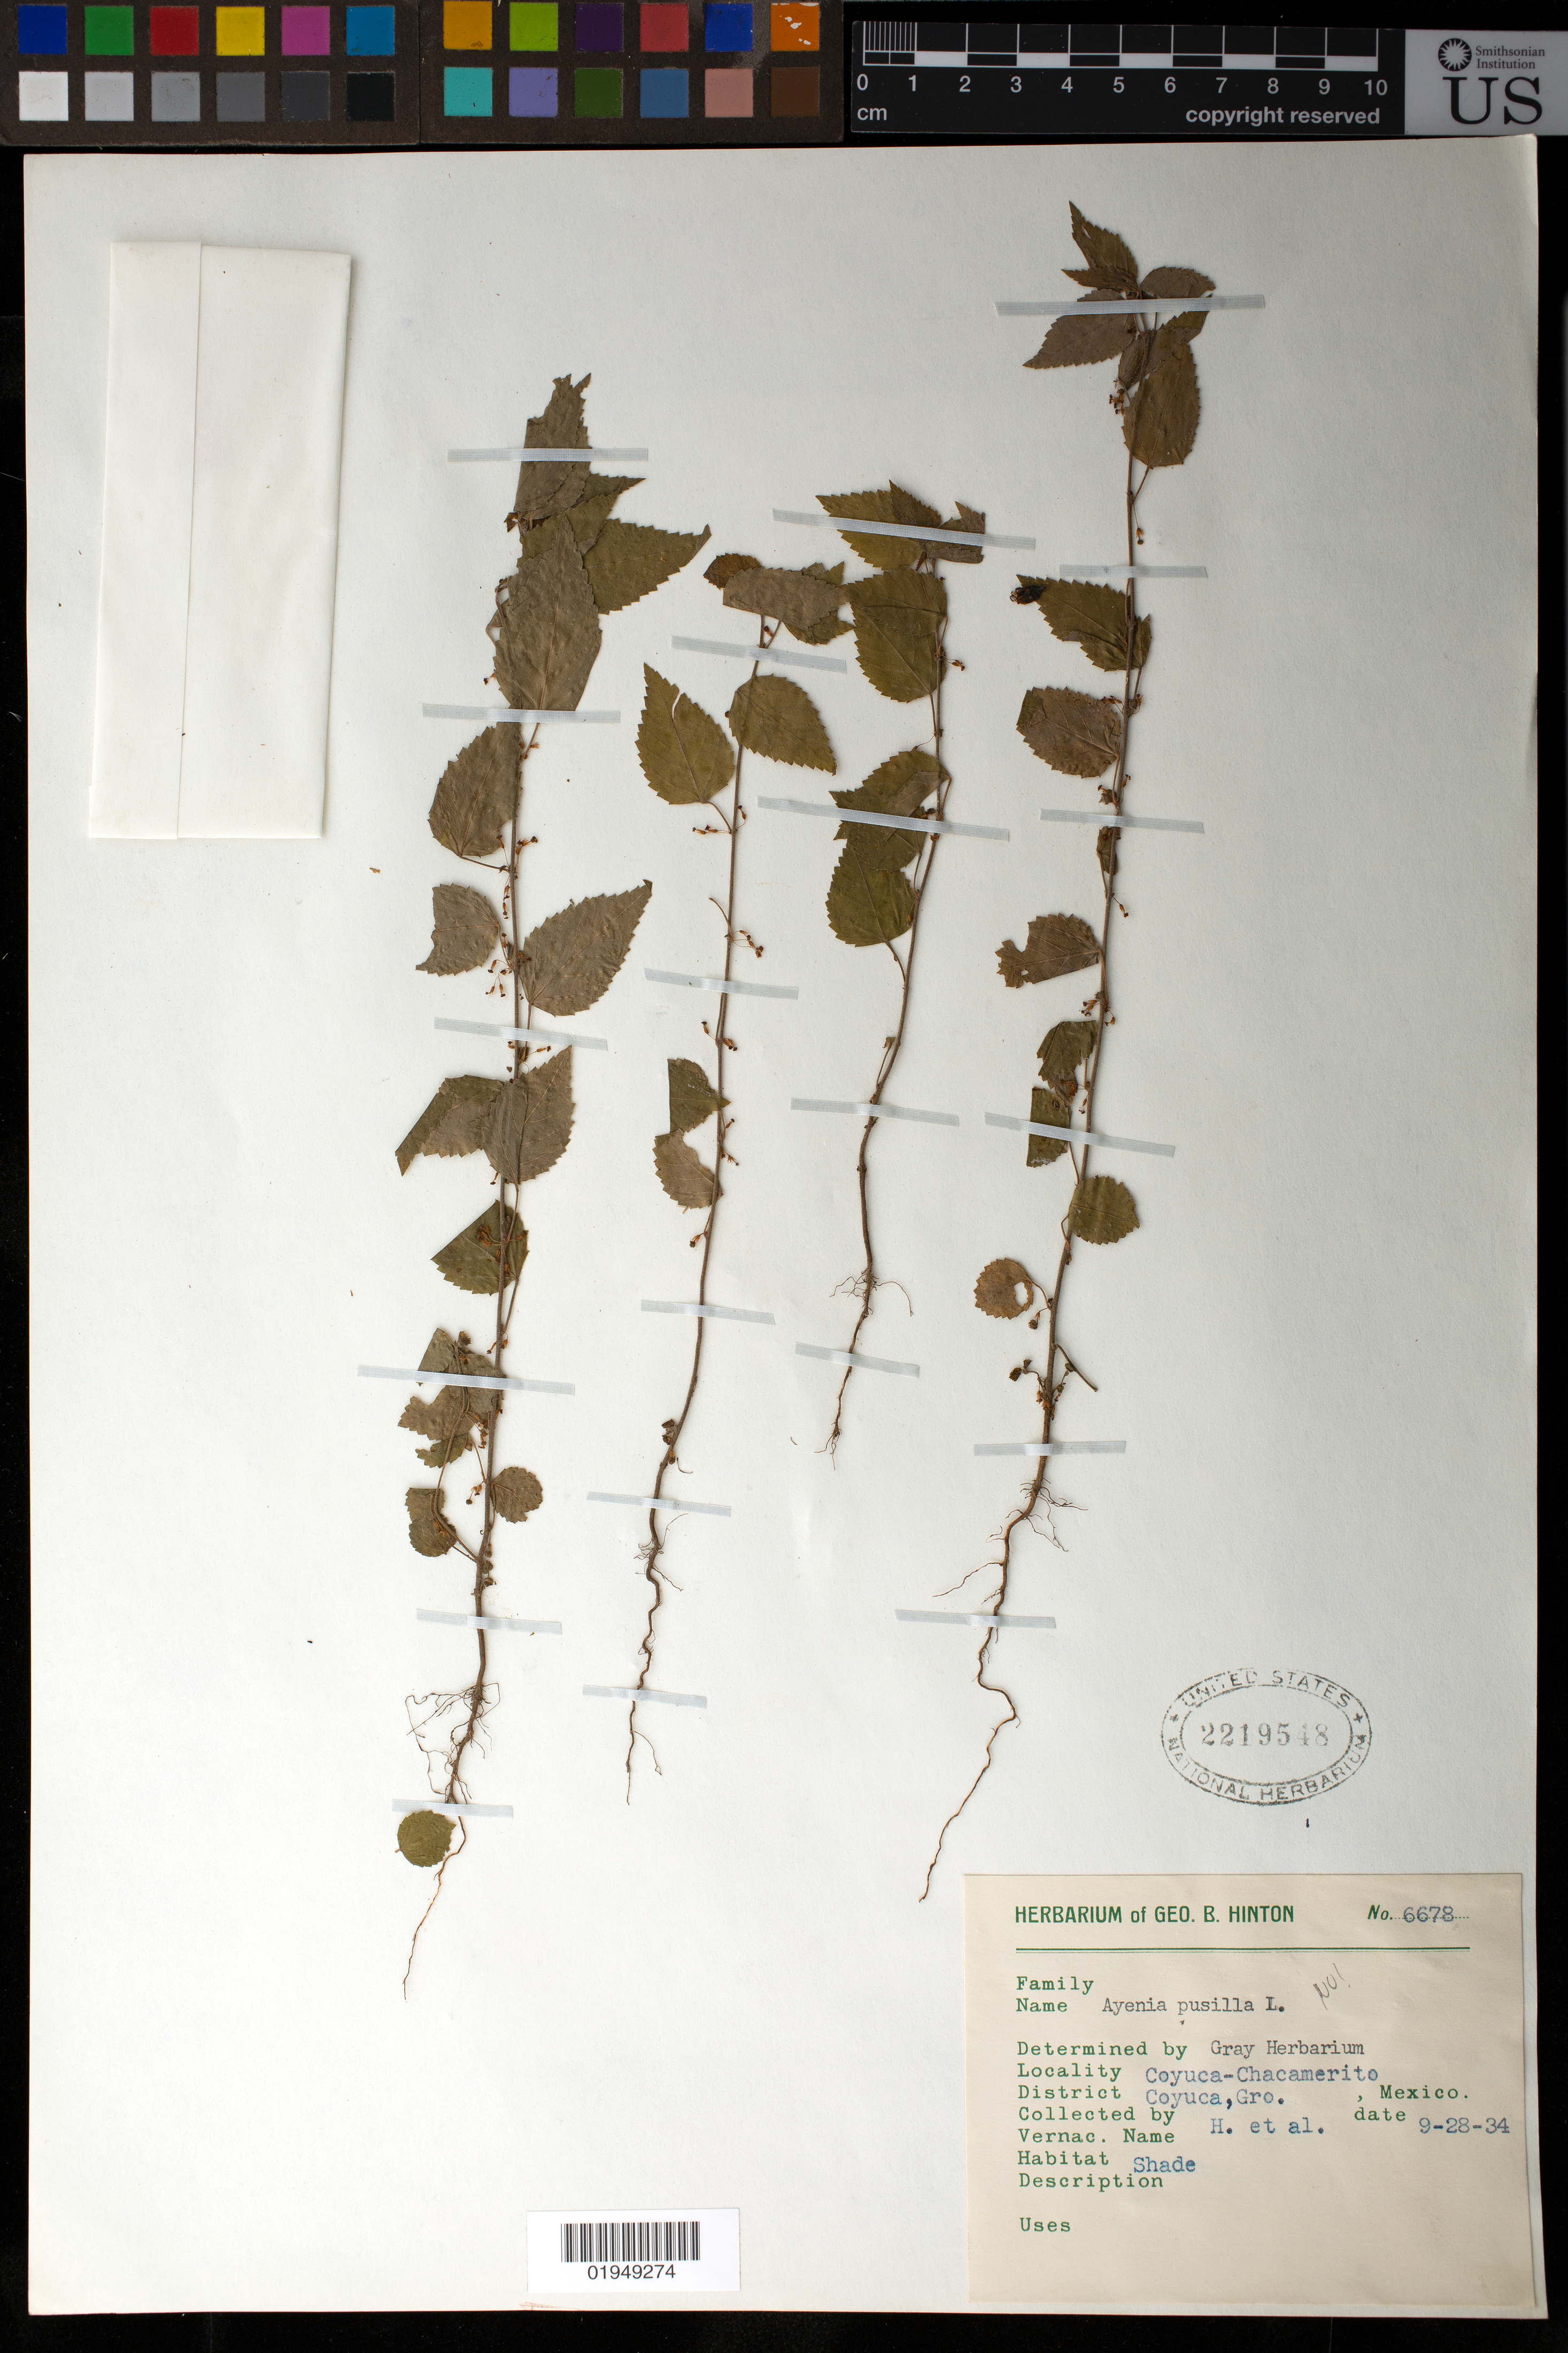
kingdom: Plantae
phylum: Tracheophyta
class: Magnoliopsida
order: Malvales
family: Malvaceae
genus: Ayenia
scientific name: Ayenia sp.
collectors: G. B. Hinton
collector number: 6678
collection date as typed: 28 Sep 1934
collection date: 1934-09-28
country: Mexico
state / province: Guerrero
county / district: Coyuca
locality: Coyuca - Chacamerito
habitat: shade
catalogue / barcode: US 2219548